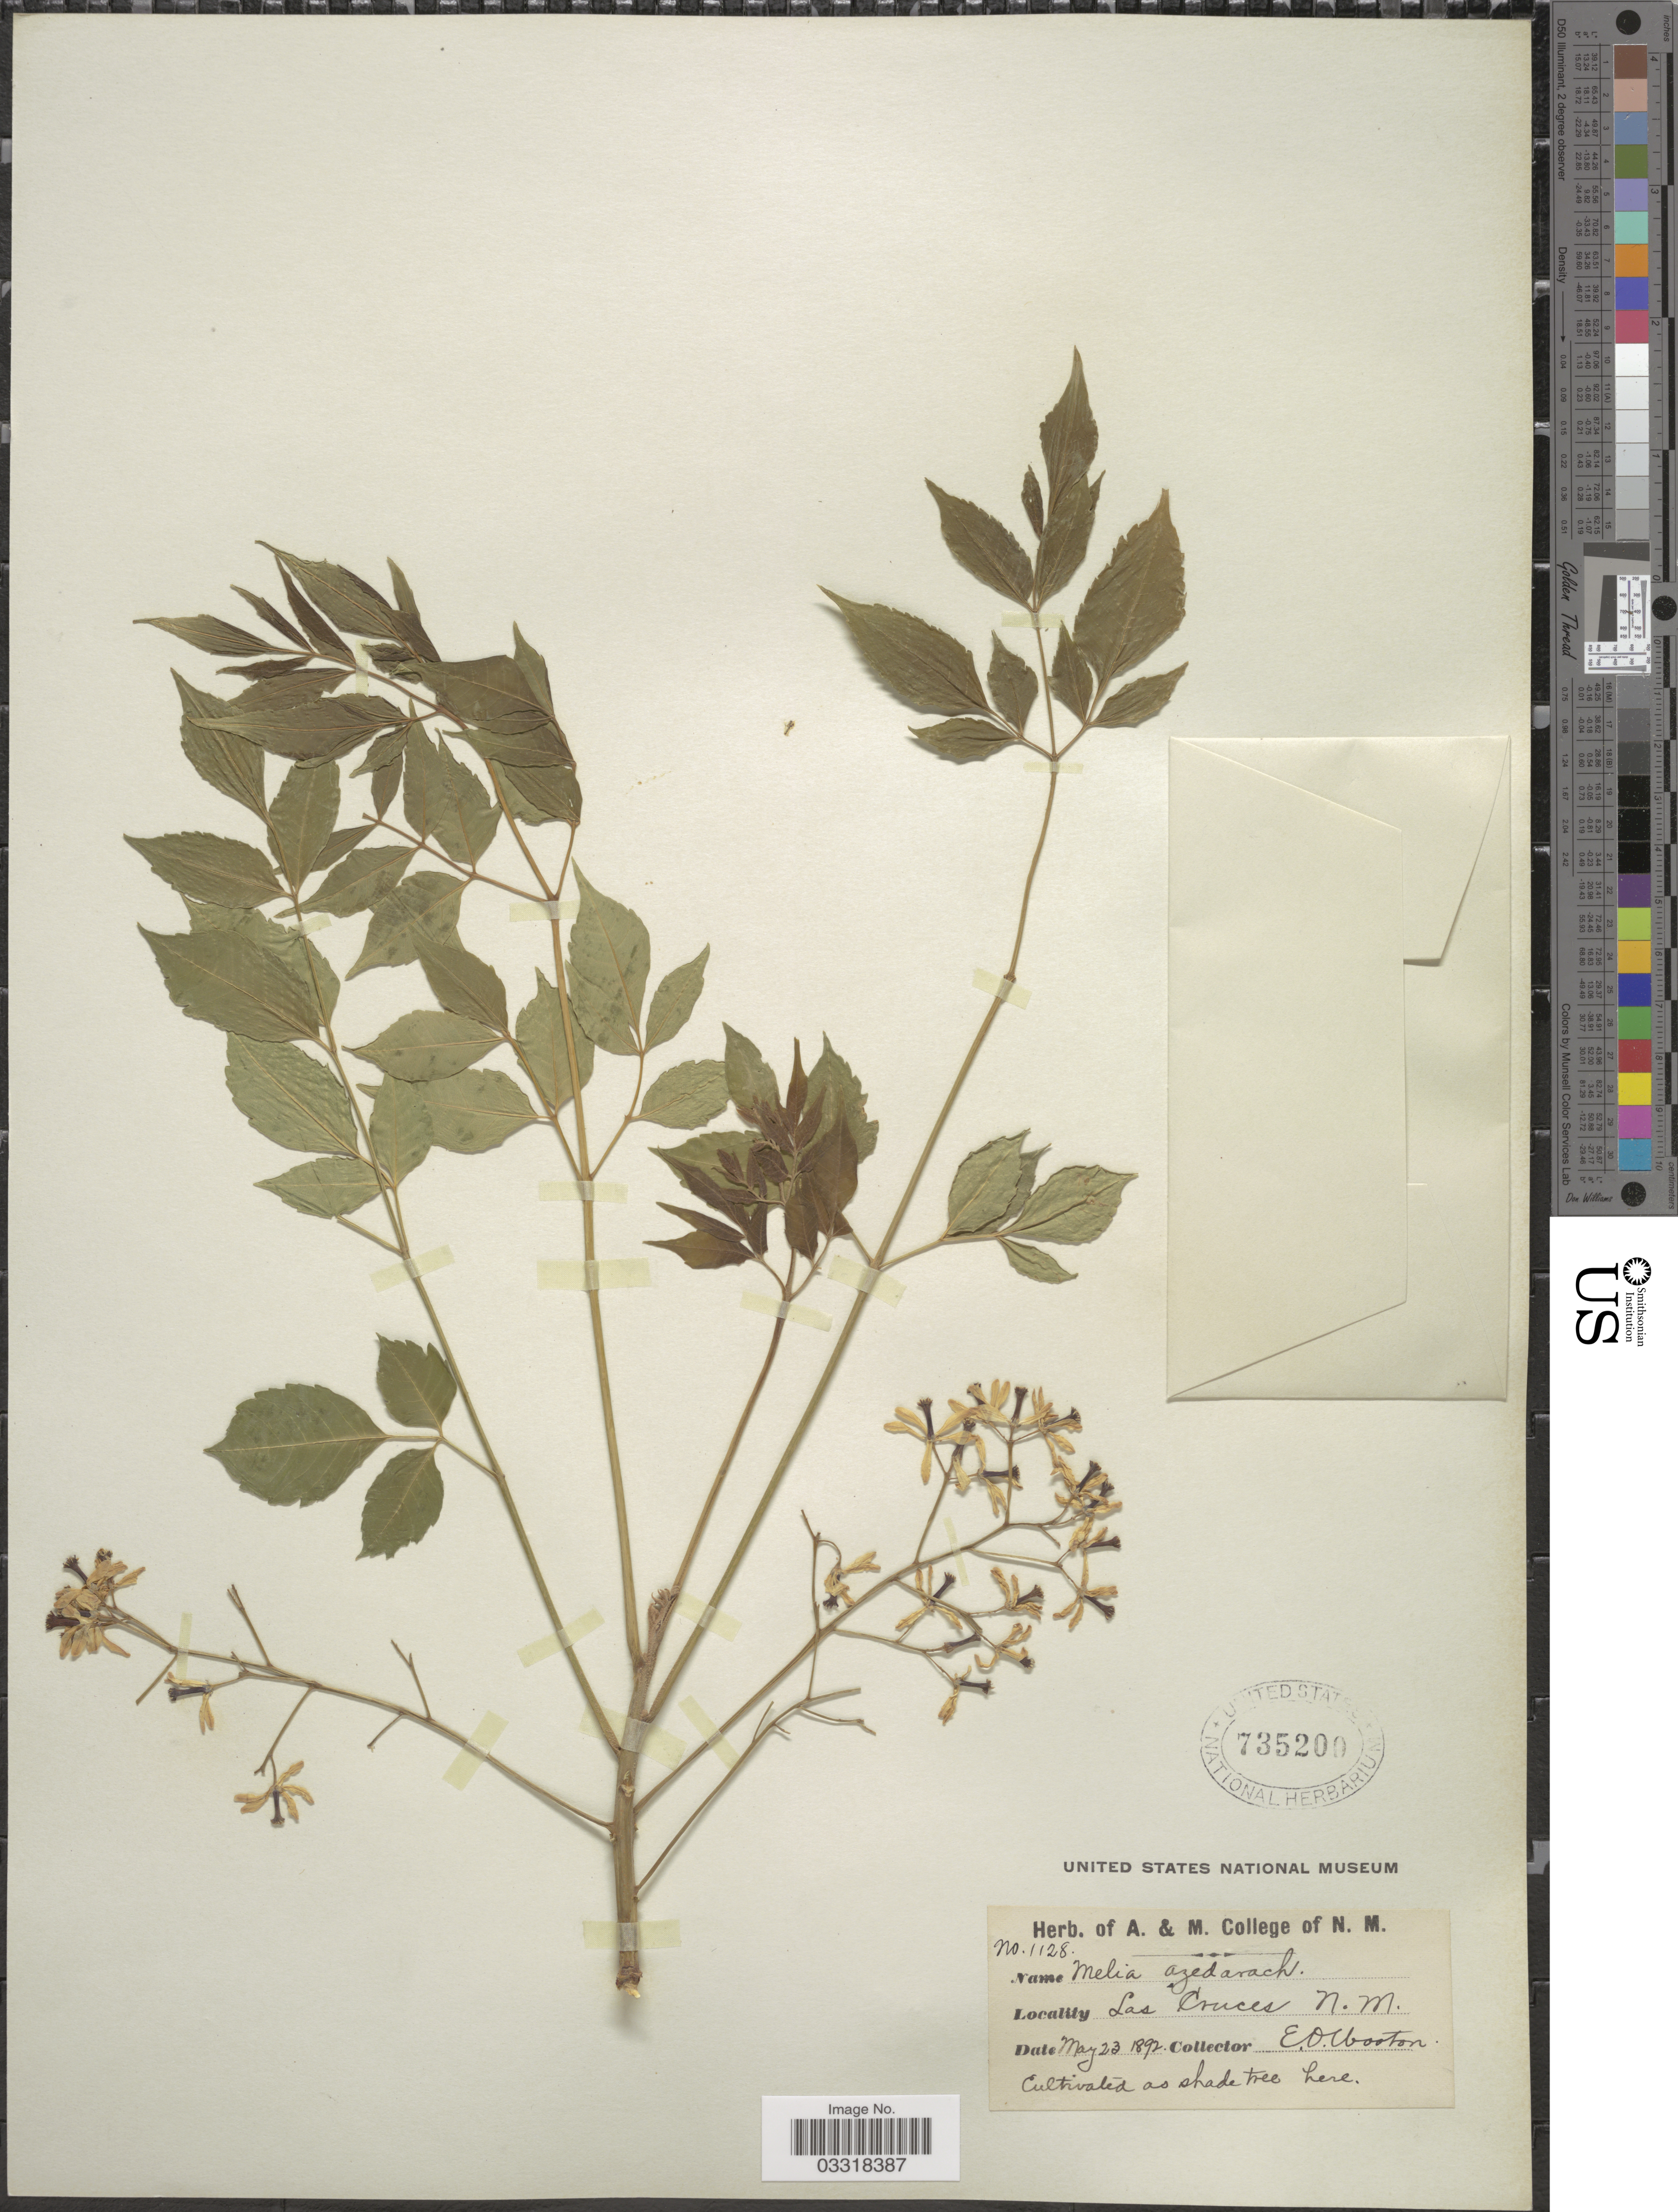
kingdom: Plantae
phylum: Tracheophyta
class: Magnoliopsida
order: Sapindales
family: Meliaceae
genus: Melia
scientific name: Melia azedarach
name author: L.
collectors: E. O. Wooton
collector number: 1128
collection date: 1892-05-23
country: United States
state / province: New Mexico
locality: Las Cruces.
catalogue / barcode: US 735200